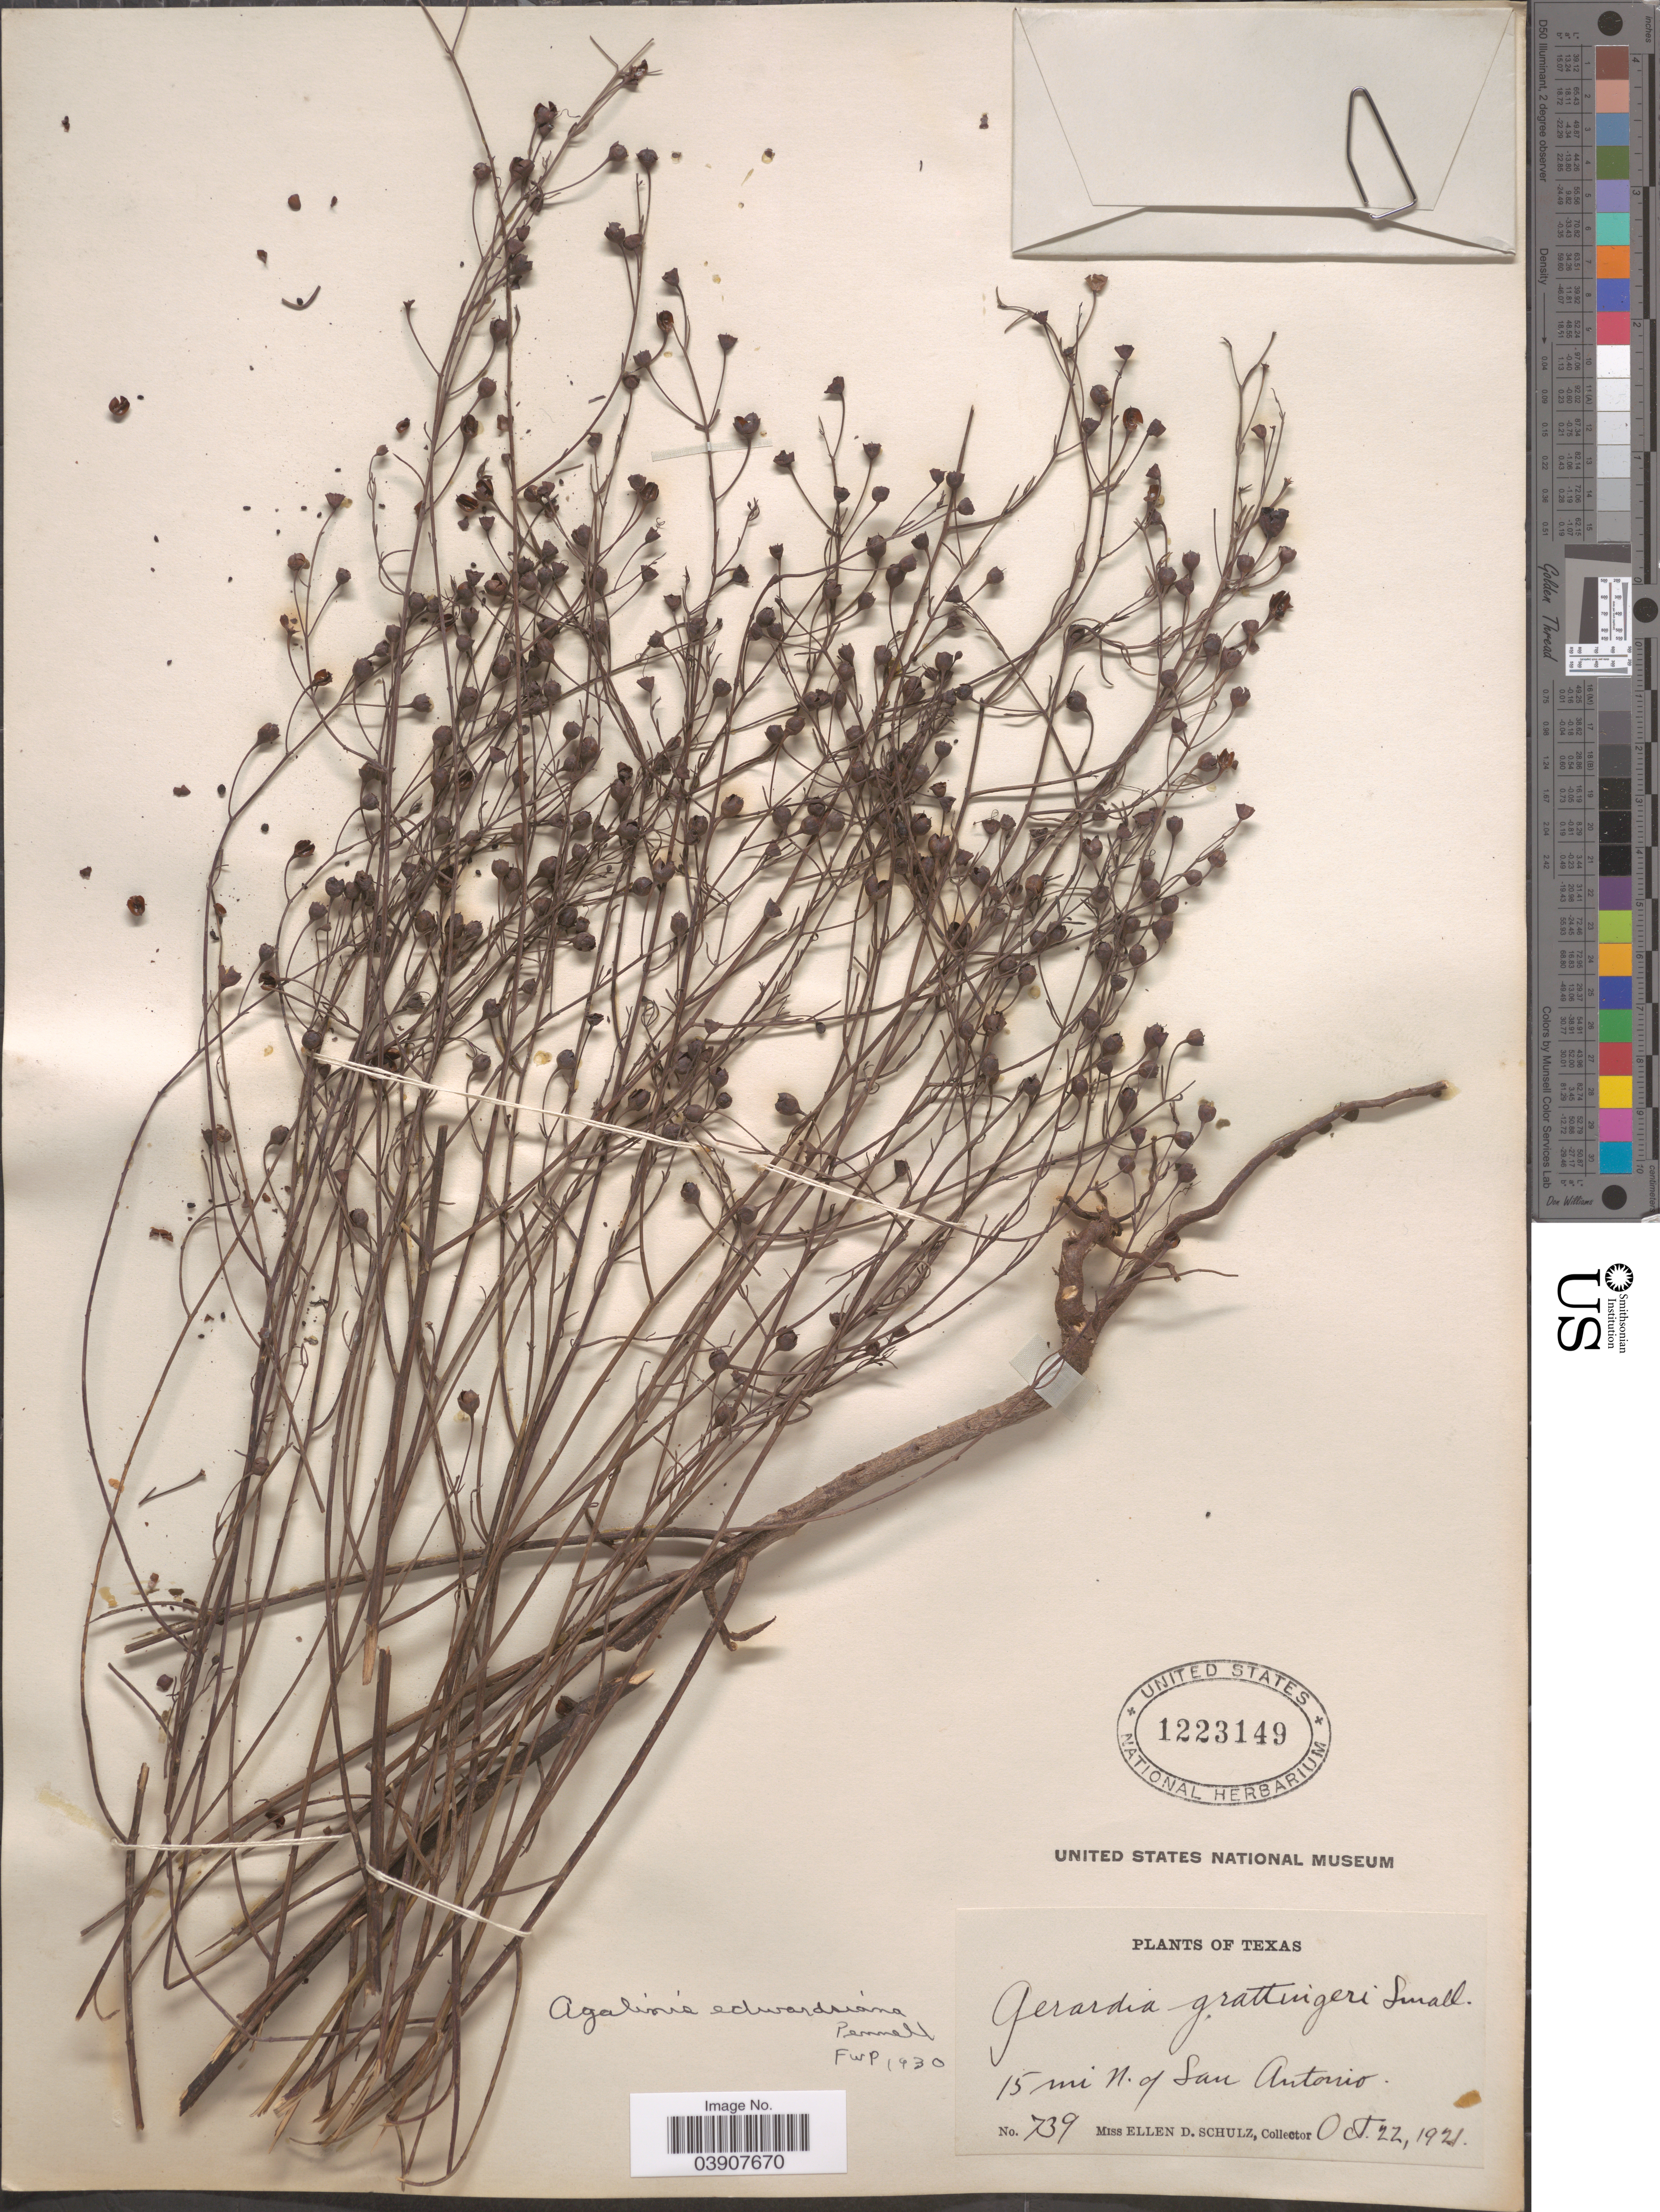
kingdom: Plantae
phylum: Tracheophyta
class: Magnoliopsida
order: Lamiales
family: Orobanchaceae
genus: Agalinis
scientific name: Agalinis edwardsiana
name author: Pennell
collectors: E. D. Schulz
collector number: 739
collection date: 1921-10-22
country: United States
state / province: Texas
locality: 15 mi N. of San Antonio.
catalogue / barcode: US 1223149